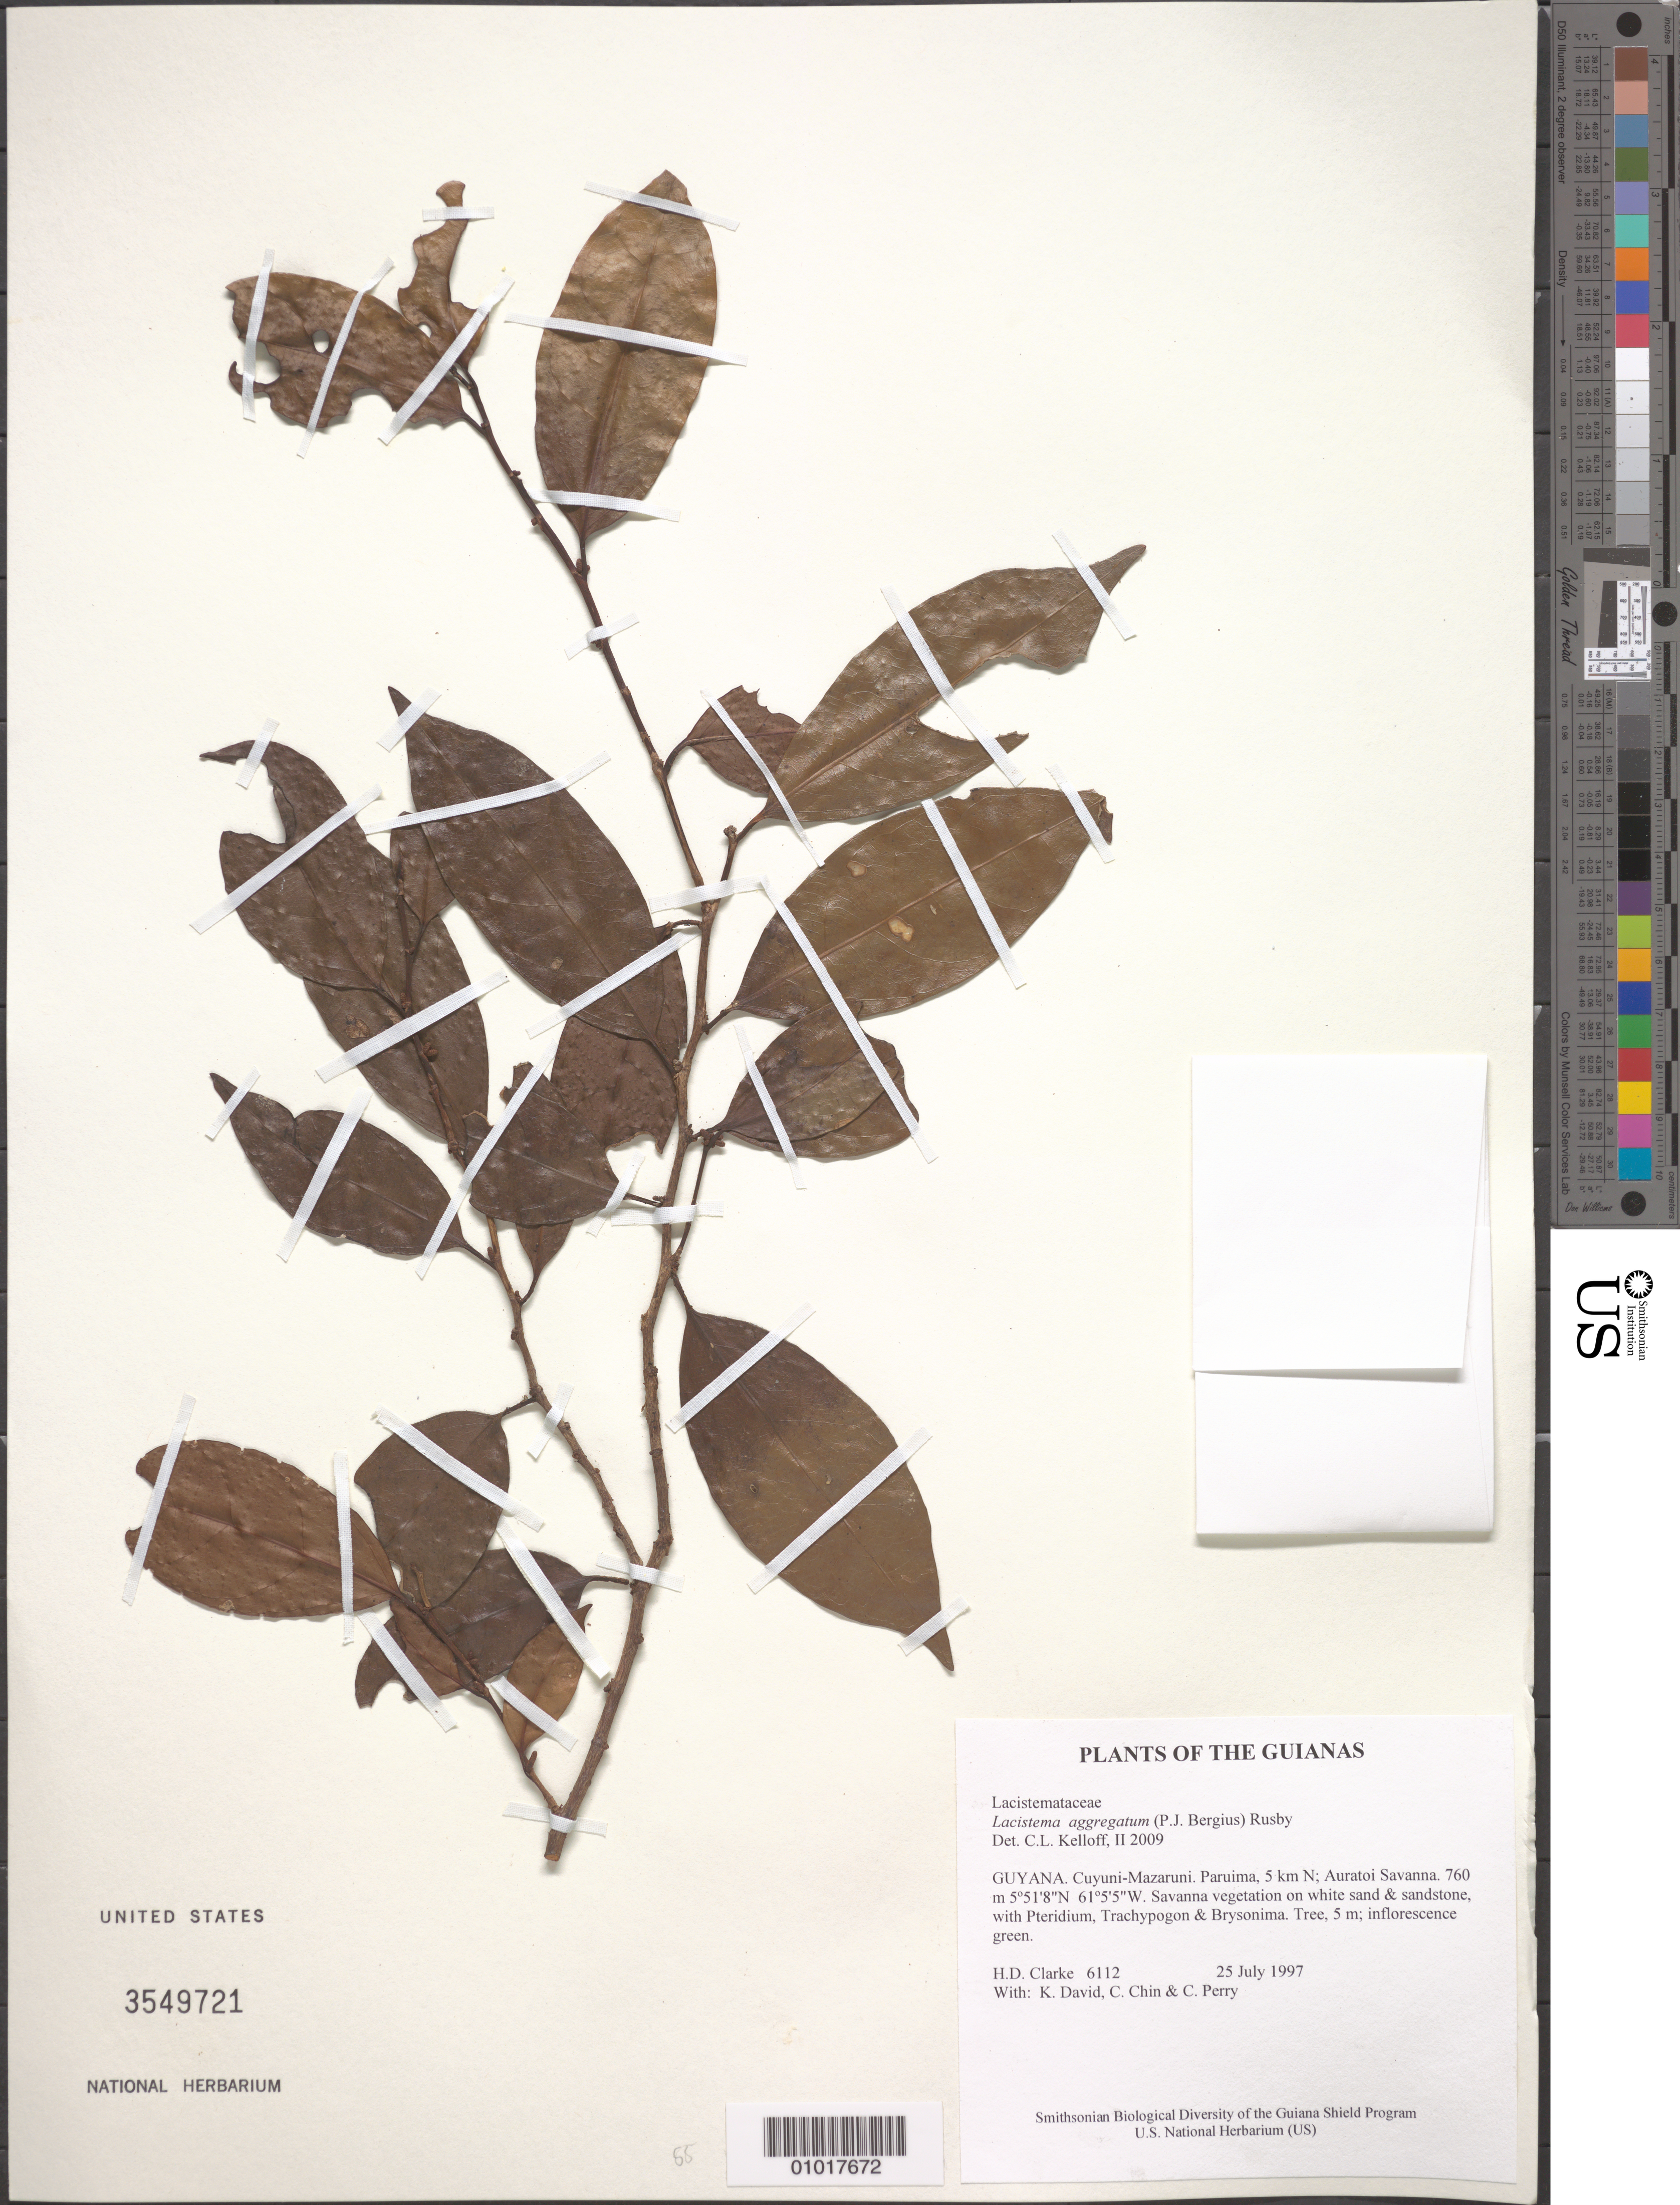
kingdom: Plantae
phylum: Tracheophyta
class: Magnoliopsida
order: Malpighiales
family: Lacistemataceae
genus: Lacistema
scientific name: Lacistema aggregatum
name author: (P.J. Bergius) Rusby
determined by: Kelloff, Carol L., (US), Smithsonian Institution - National Museum of Natural History (UNITED STATES)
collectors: H. D. Clarke, K. David, C. Chin & C. Perry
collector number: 6112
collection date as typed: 25 July 1997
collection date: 1997-07-25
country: Guyana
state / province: Cuyuni-Mazaruni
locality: Paruima, 5 km N; Auratoi Savanna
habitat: Savanna vegetation on white sand & sandstone, with Pteridium, Trachypogon & Brysonima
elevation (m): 760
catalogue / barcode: US 3549721